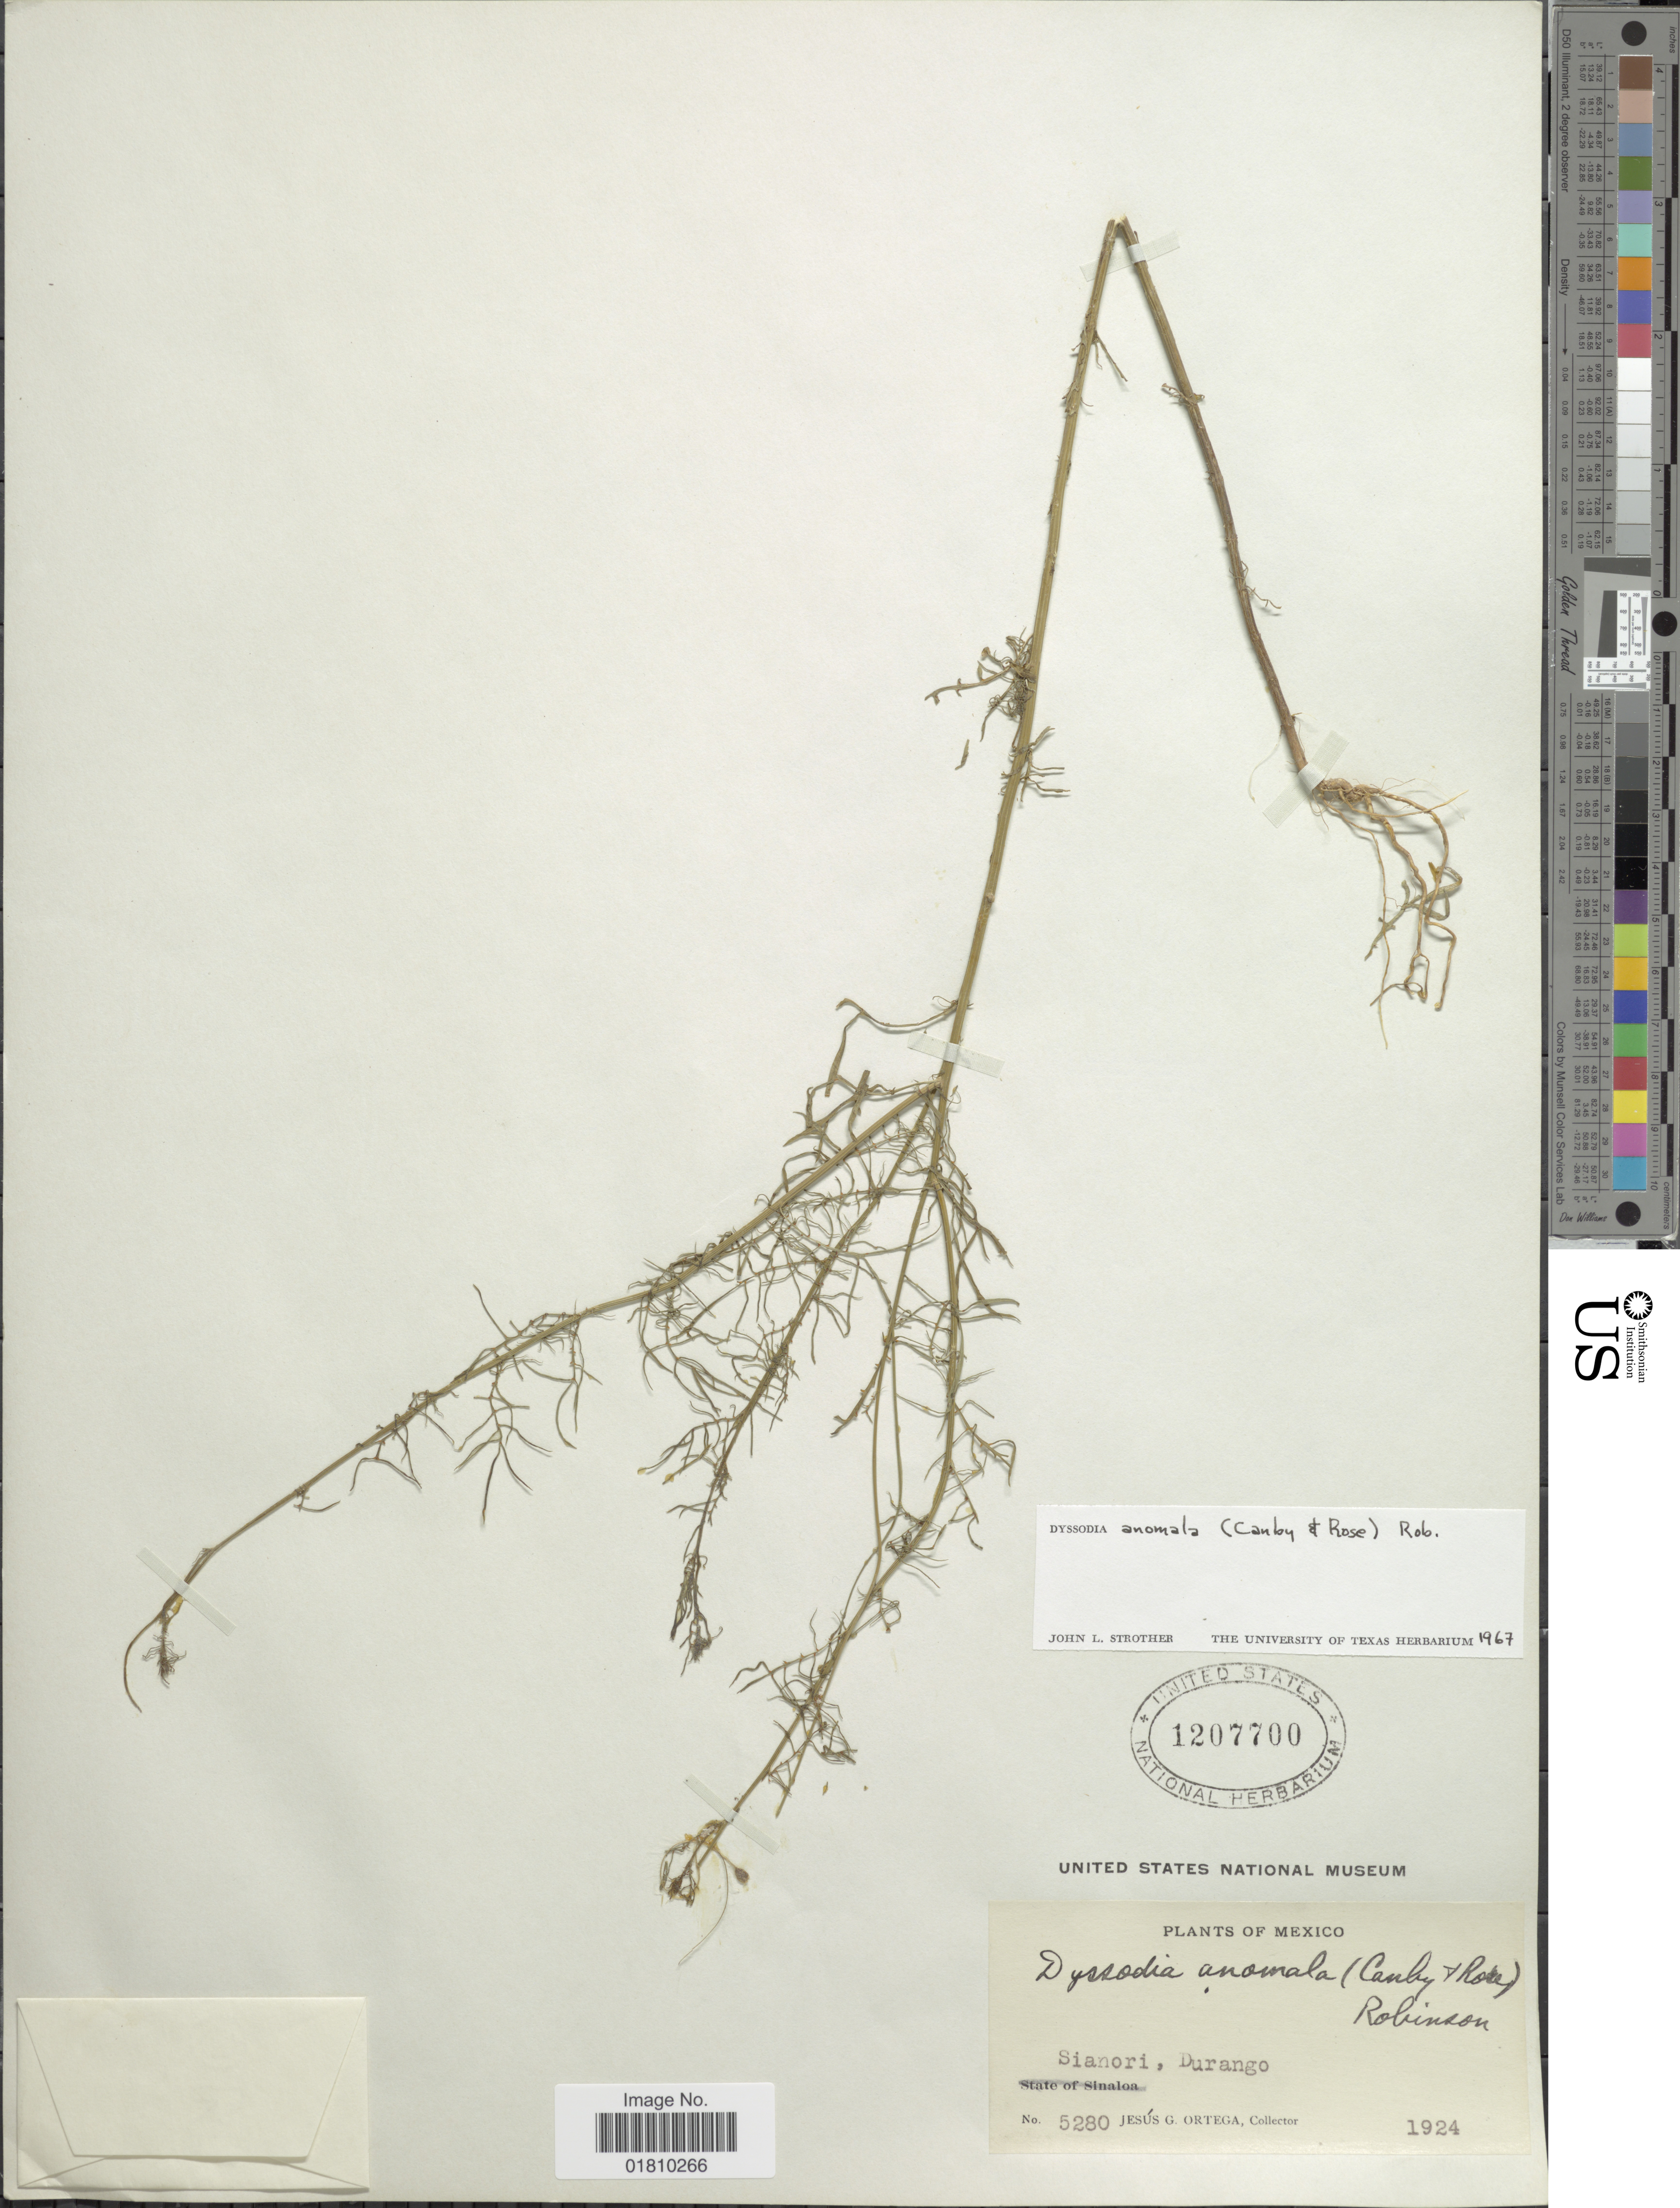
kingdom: Plantae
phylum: Tracheophyta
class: Magnoliopsida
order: Asterales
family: Asteraceae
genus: Adenophyllum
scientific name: Adenophyllum anomalum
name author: (Canby) Strother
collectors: J. Ortega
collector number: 5280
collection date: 1924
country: Mexico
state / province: Durango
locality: Sianori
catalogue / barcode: US 1207700